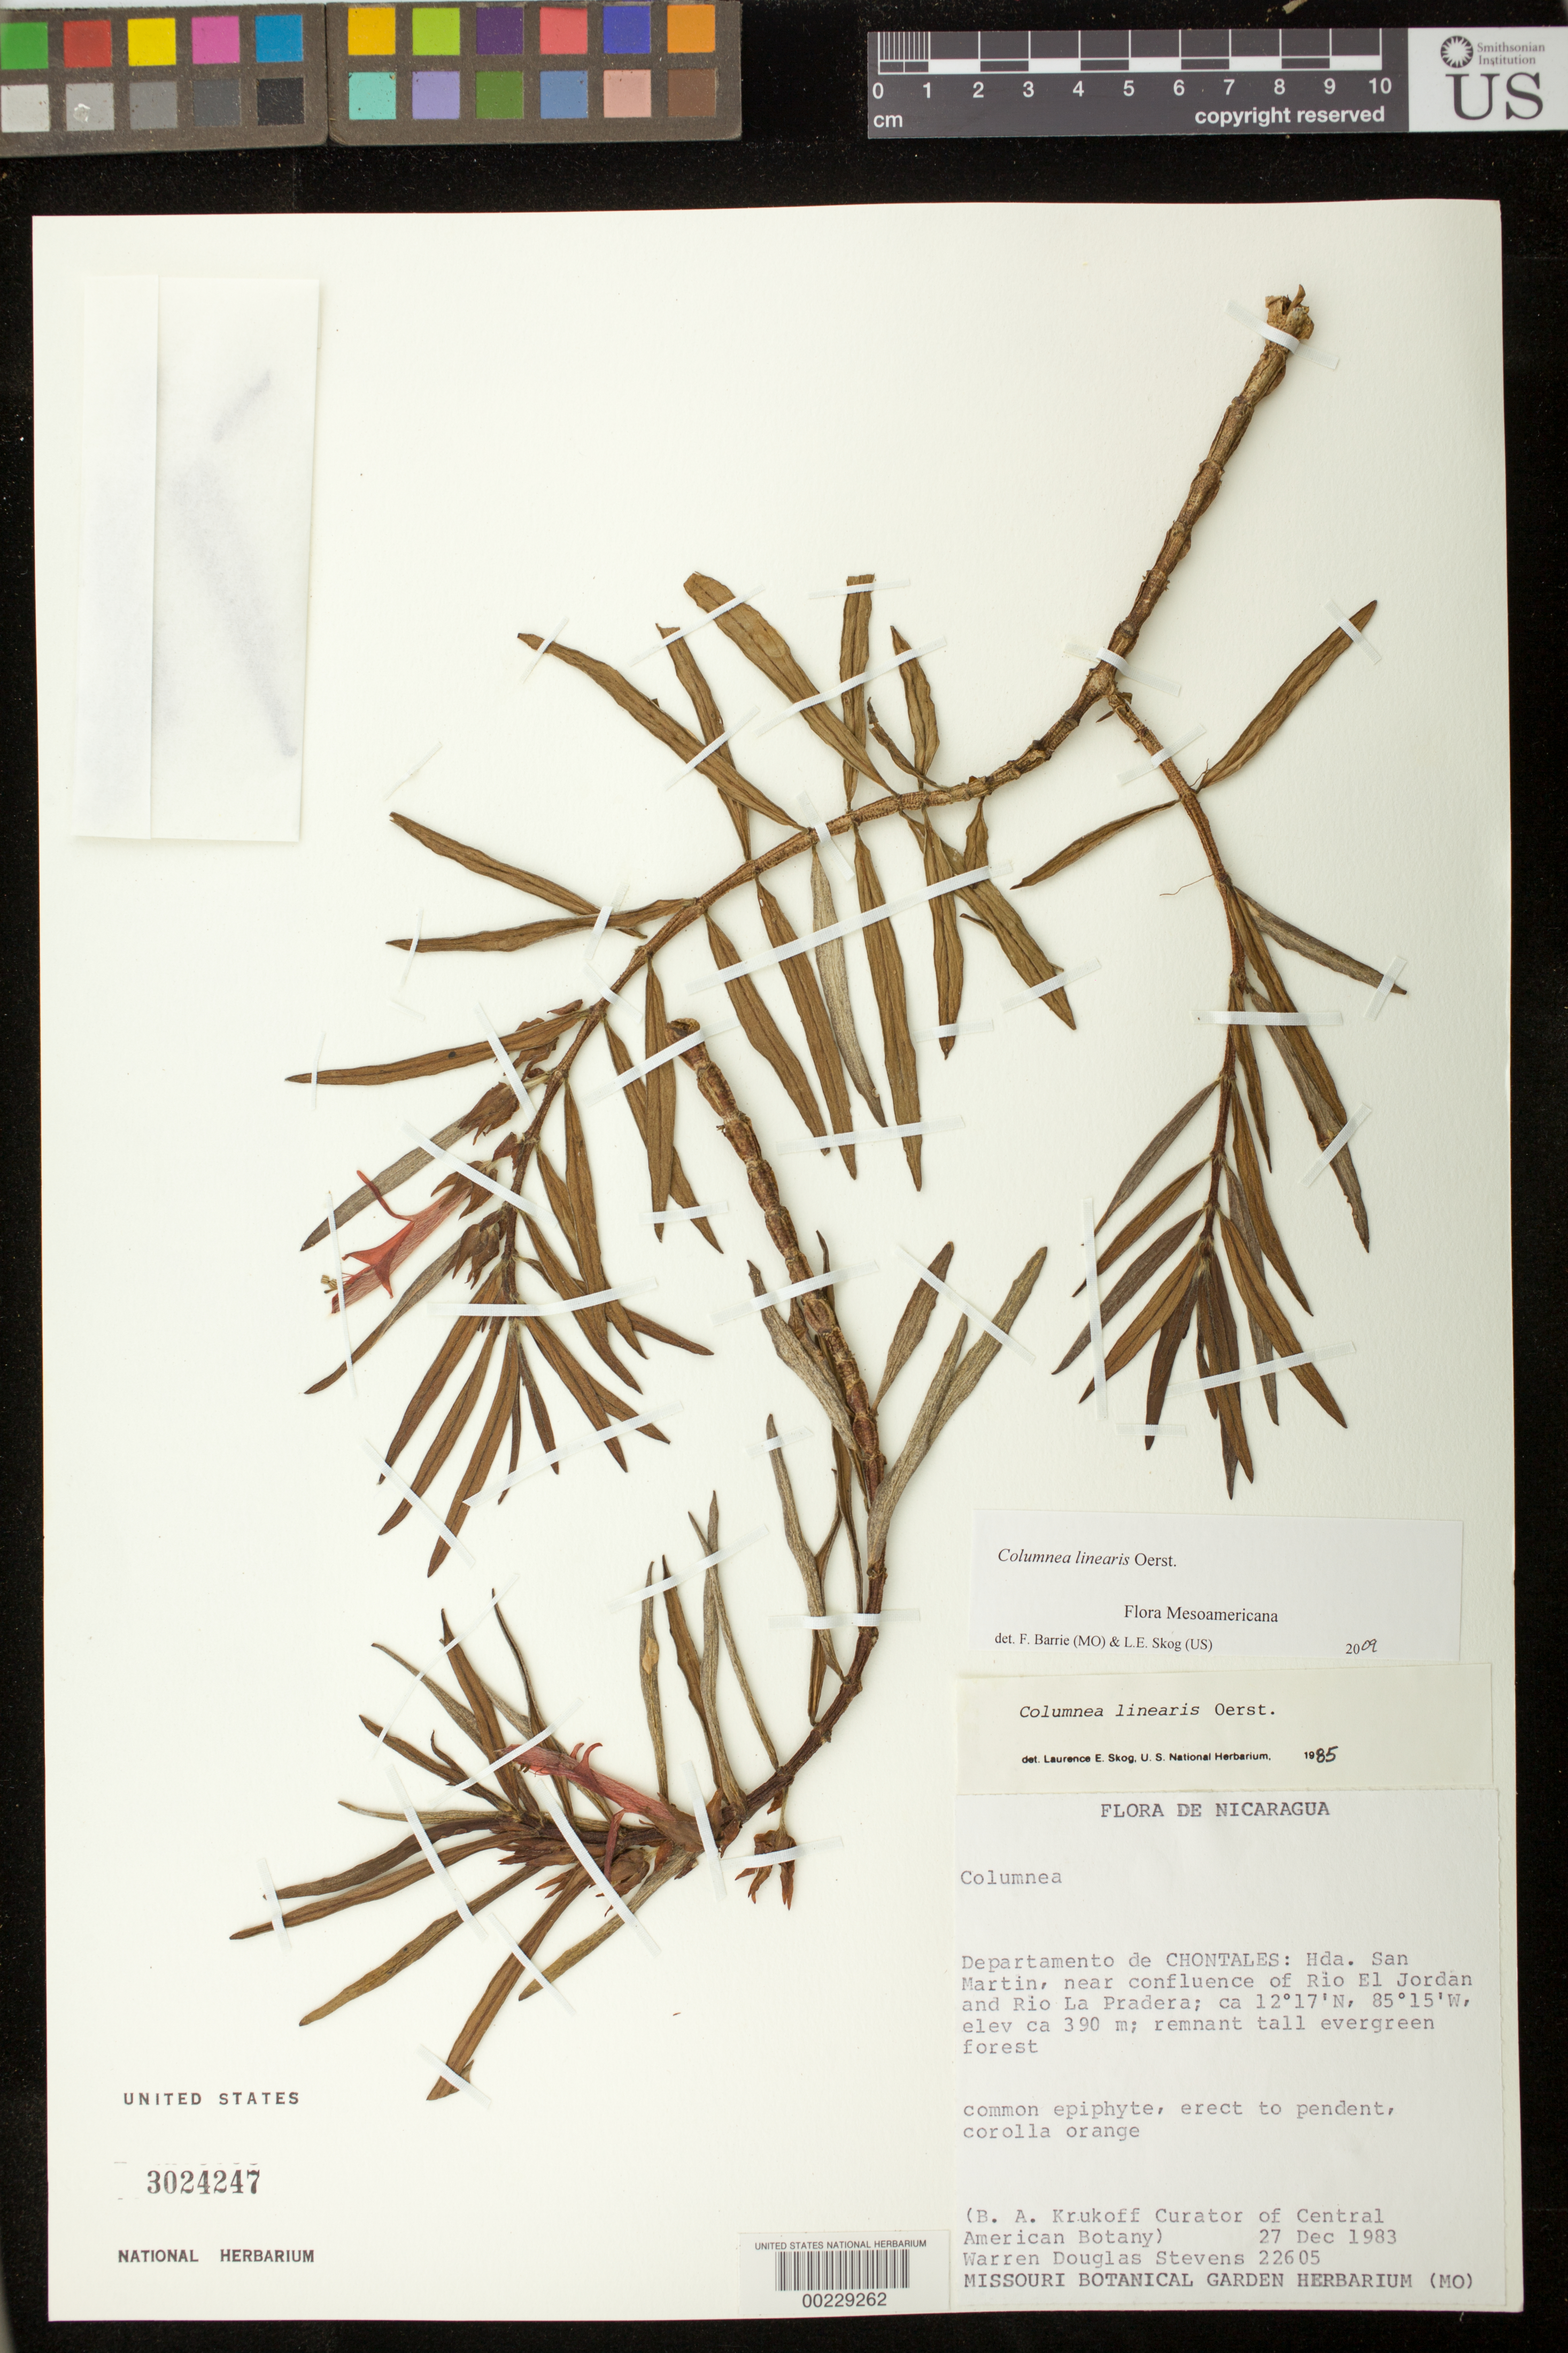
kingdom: Plantae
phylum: Tracheophyta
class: Magnoliopsida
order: Lamiales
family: Gesneriaceae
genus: Columnea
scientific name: Columnea linearis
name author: Oerst.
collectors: W. D. Stevens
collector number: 22605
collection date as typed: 27 Dec 1983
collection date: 1983-12-27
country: Nicaragua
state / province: Chontales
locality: Hda San Martin, near confluence of Rio El Jordan and Rio La Pradera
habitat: Remnant tall evergreen forest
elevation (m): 390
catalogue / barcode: US 3024247